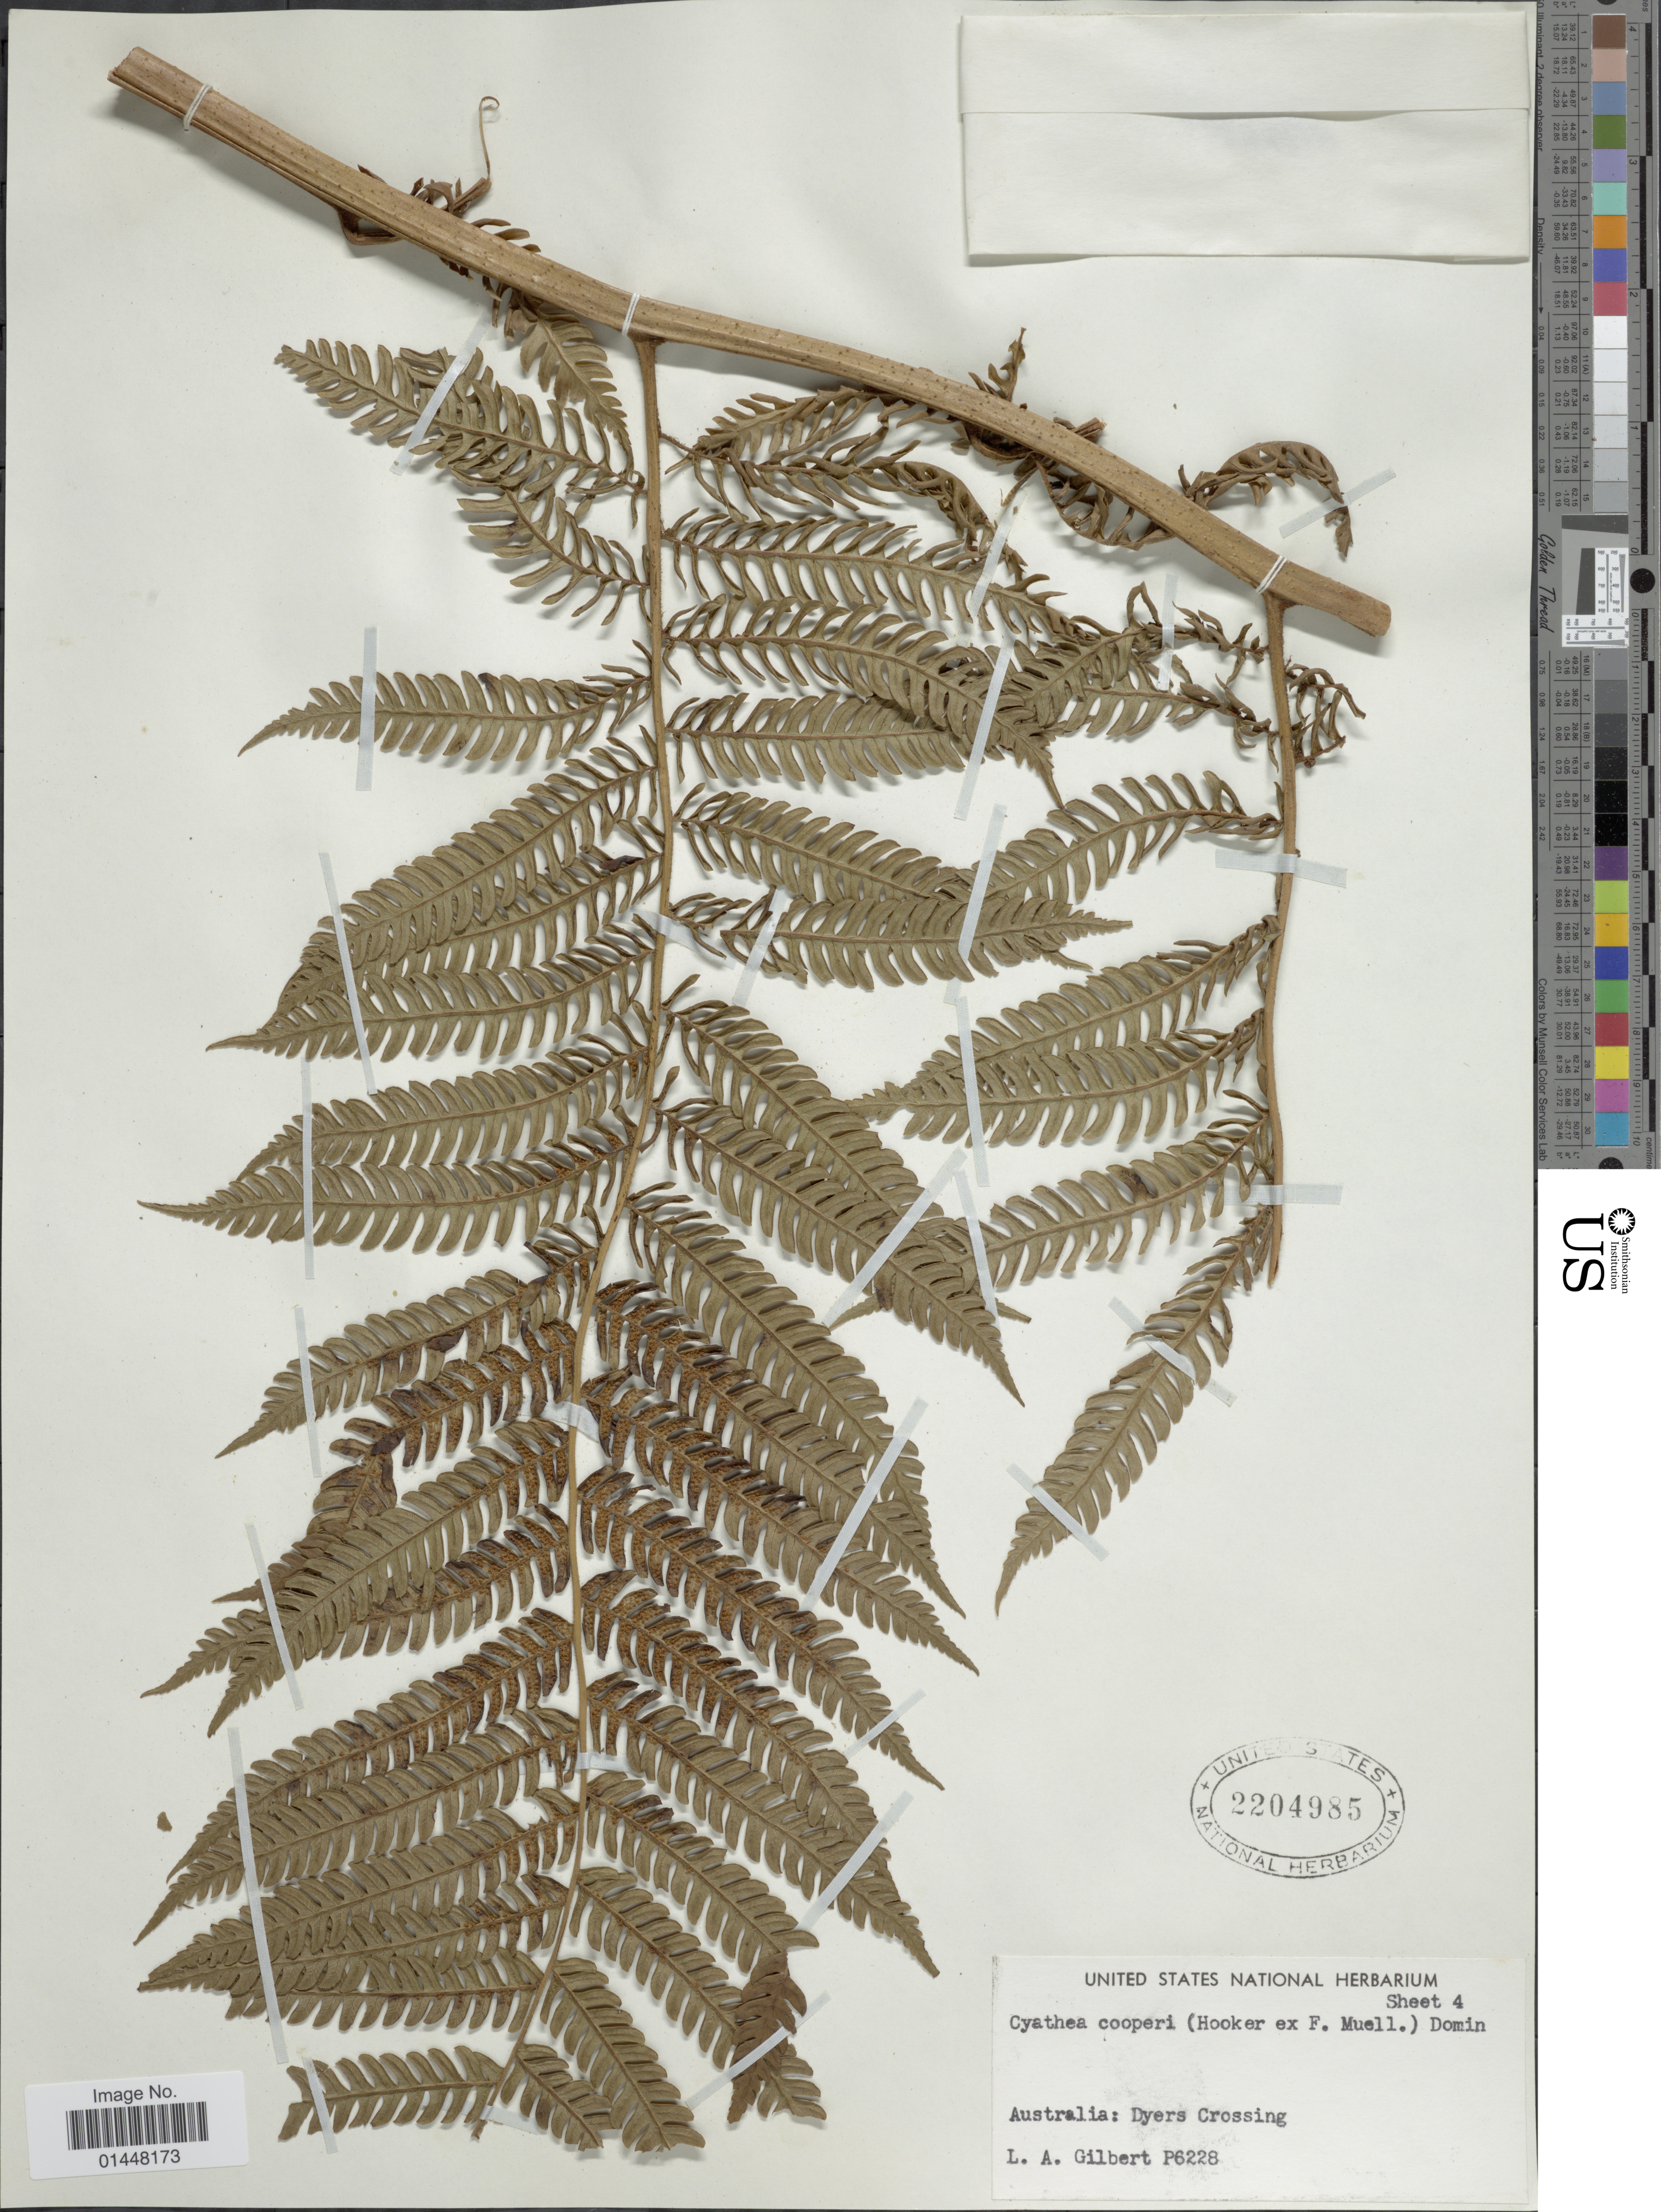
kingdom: Plantae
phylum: Tracheophyta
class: Polypodiopsida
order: Cyatheales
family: Cyatheaceae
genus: Sphaeropteris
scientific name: Sphaeropteris cooperi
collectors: L. Gilbert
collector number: P6228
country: Australia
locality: Dyers Crossing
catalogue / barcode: US 2204985